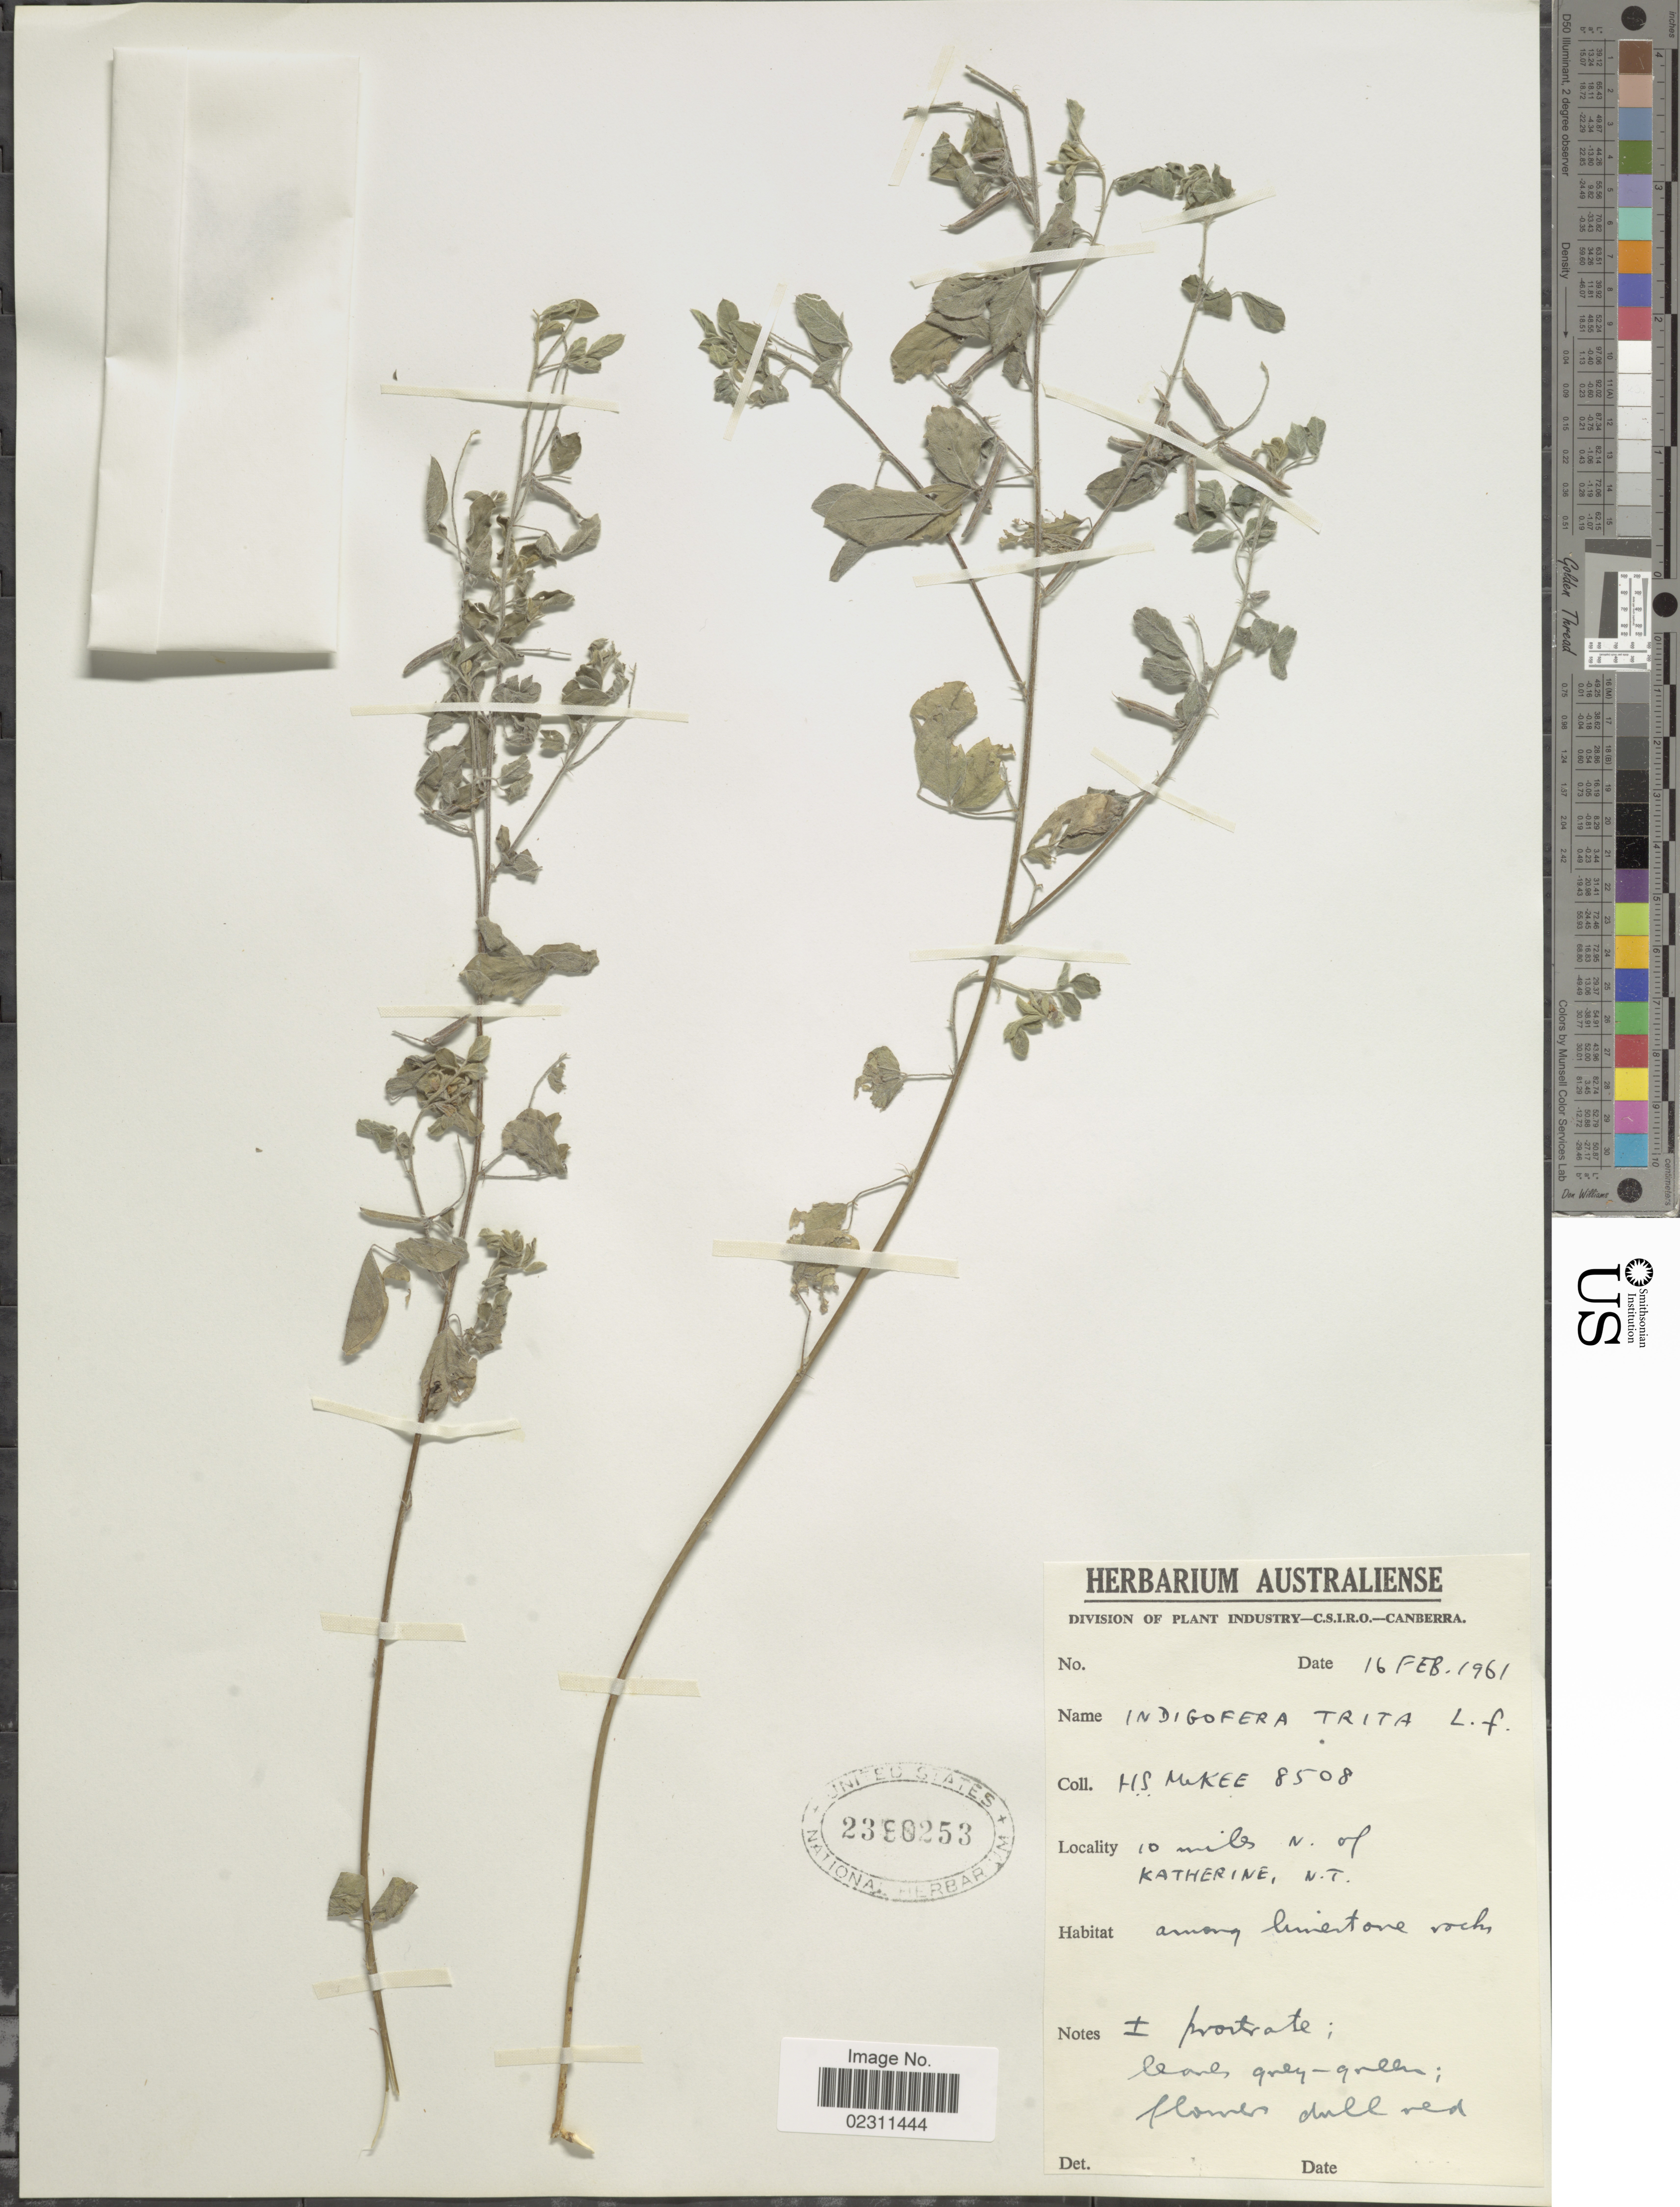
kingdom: Plantae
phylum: Tracheophyta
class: Magnoliopsida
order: Fabales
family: Fabaceae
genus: Indigofera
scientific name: Indigofera trita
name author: L. f.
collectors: H. S. McKee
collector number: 8508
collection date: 1961-02-16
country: Australia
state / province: Northern Territory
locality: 10 miles N. of Katherine, N.T.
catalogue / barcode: US 2398253